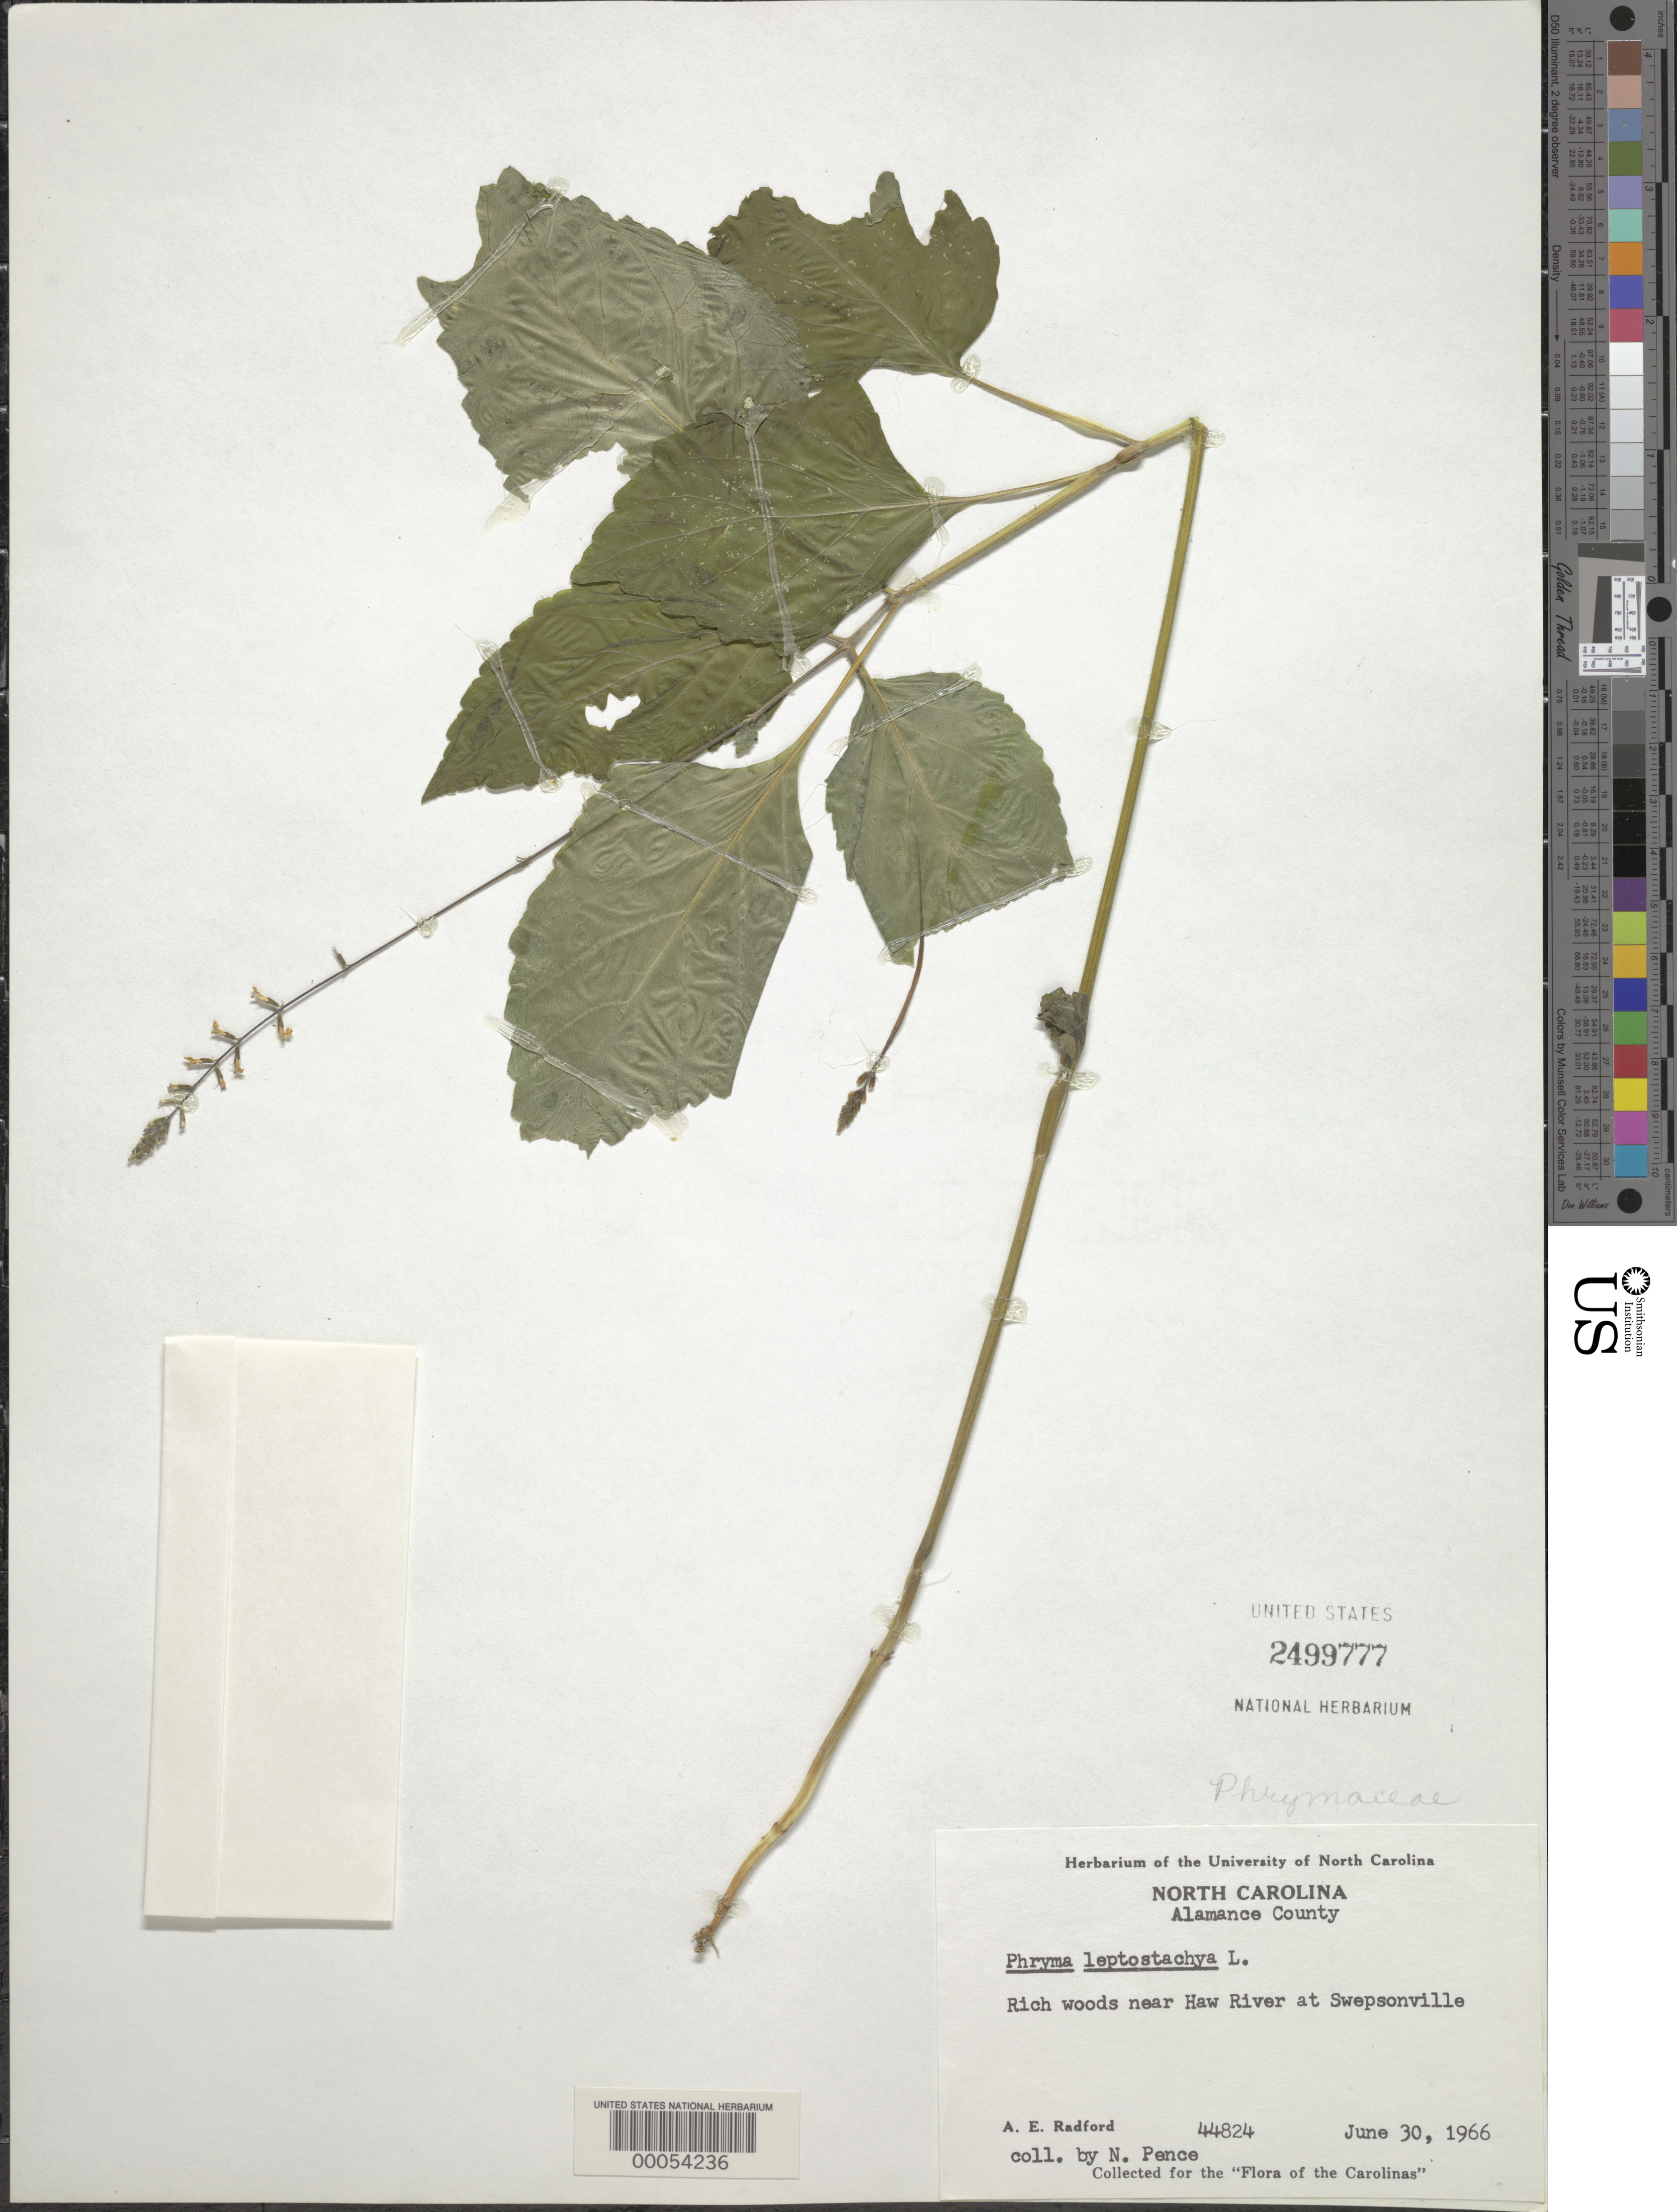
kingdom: Plantae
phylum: Tracheophyta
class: Magnoliopsida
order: Lamiales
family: Phrymaceae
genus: Phryma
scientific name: Phryma leptostachya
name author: L.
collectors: N. Pence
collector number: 44824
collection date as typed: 30 Jun 1966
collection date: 1966-06-30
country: United States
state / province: North Carolina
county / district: Alamance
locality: Near haw river at swepsonville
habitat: In rich woods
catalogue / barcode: US 2499777